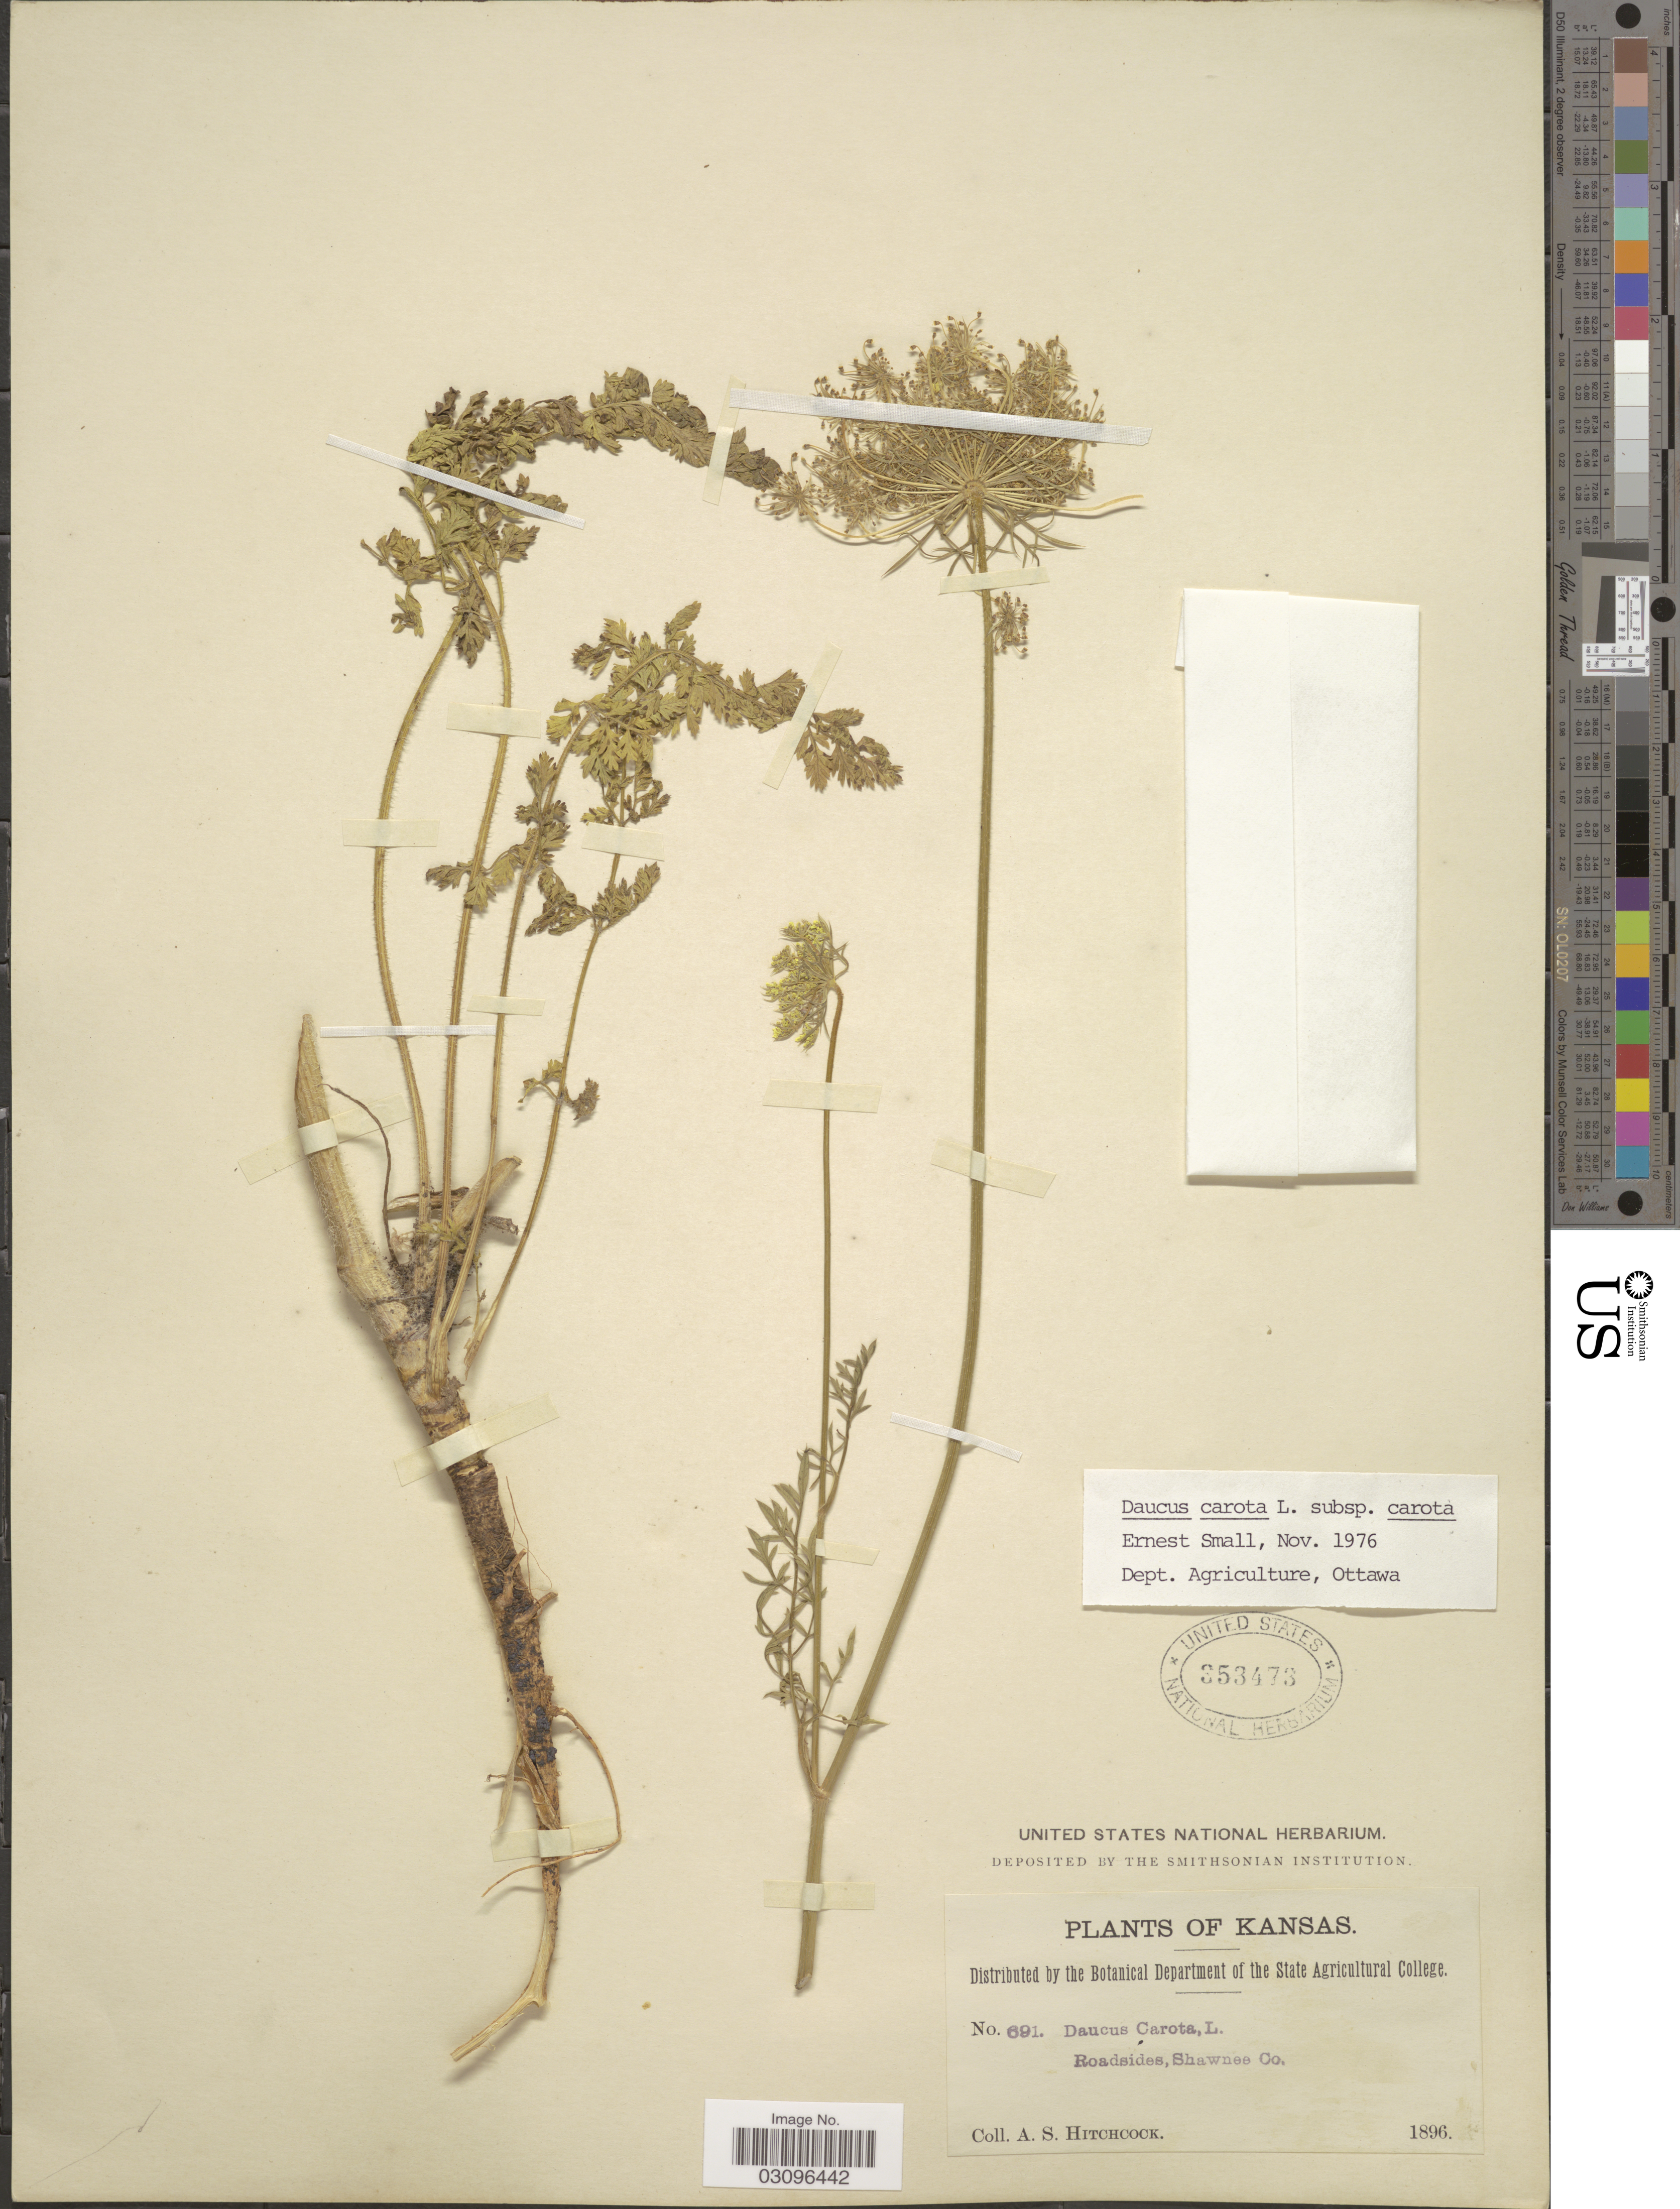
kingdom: Plantae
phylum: Tracheophyta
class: Magnoliopsida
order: Apiales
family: Apiaceae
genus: Daucus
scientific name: Daucus carota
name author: L.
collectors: A. S. Hitchcock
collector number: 691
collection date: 1896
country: United States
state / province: Kansas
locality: Roadsides, Shawnee Co.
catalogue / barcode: US 353473